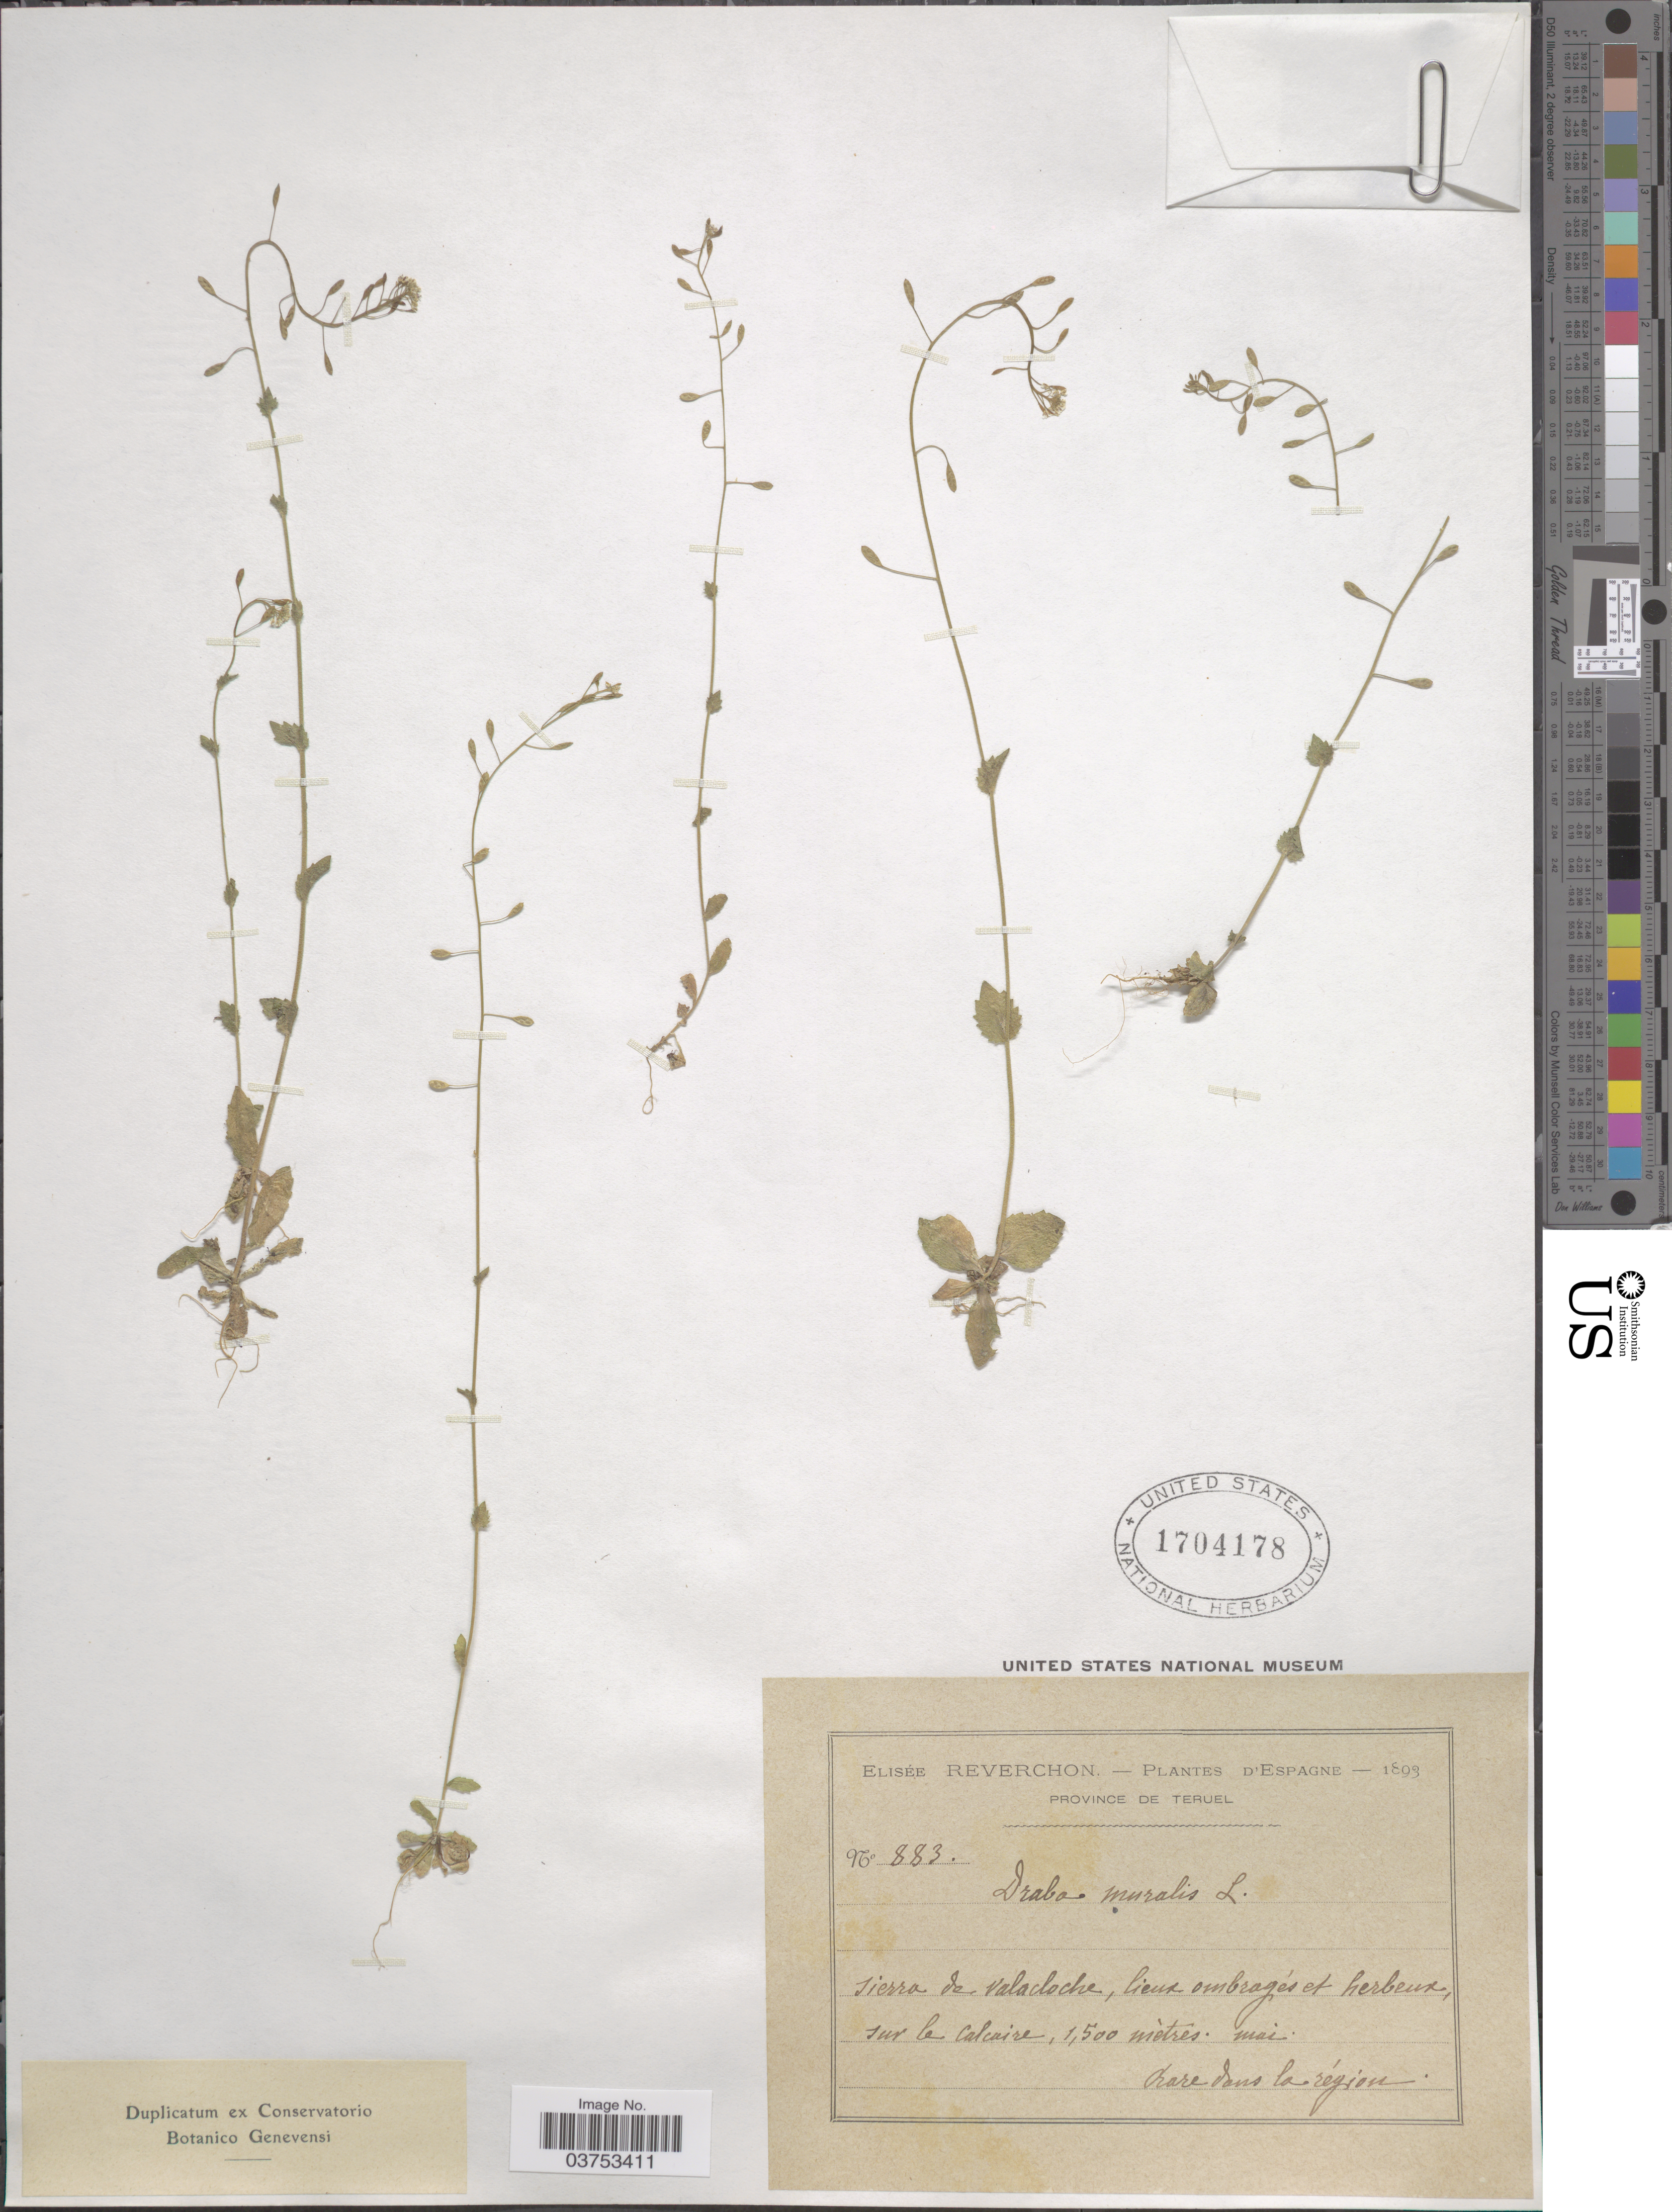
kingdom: Plantae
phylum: Tracheophyta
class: Magnoliopsida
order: Brassicales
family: Brassicaceae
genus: Draba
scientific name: Draba muralis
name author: L.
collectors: E. Reverchon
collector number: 883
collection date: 1893-05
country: Spain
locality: Province de Teruel. Sierra de Valacloche, lieux ombragés et herbeux, sur le calcaire. Rare dans la région.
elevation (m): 1500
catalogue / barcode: US 1704178